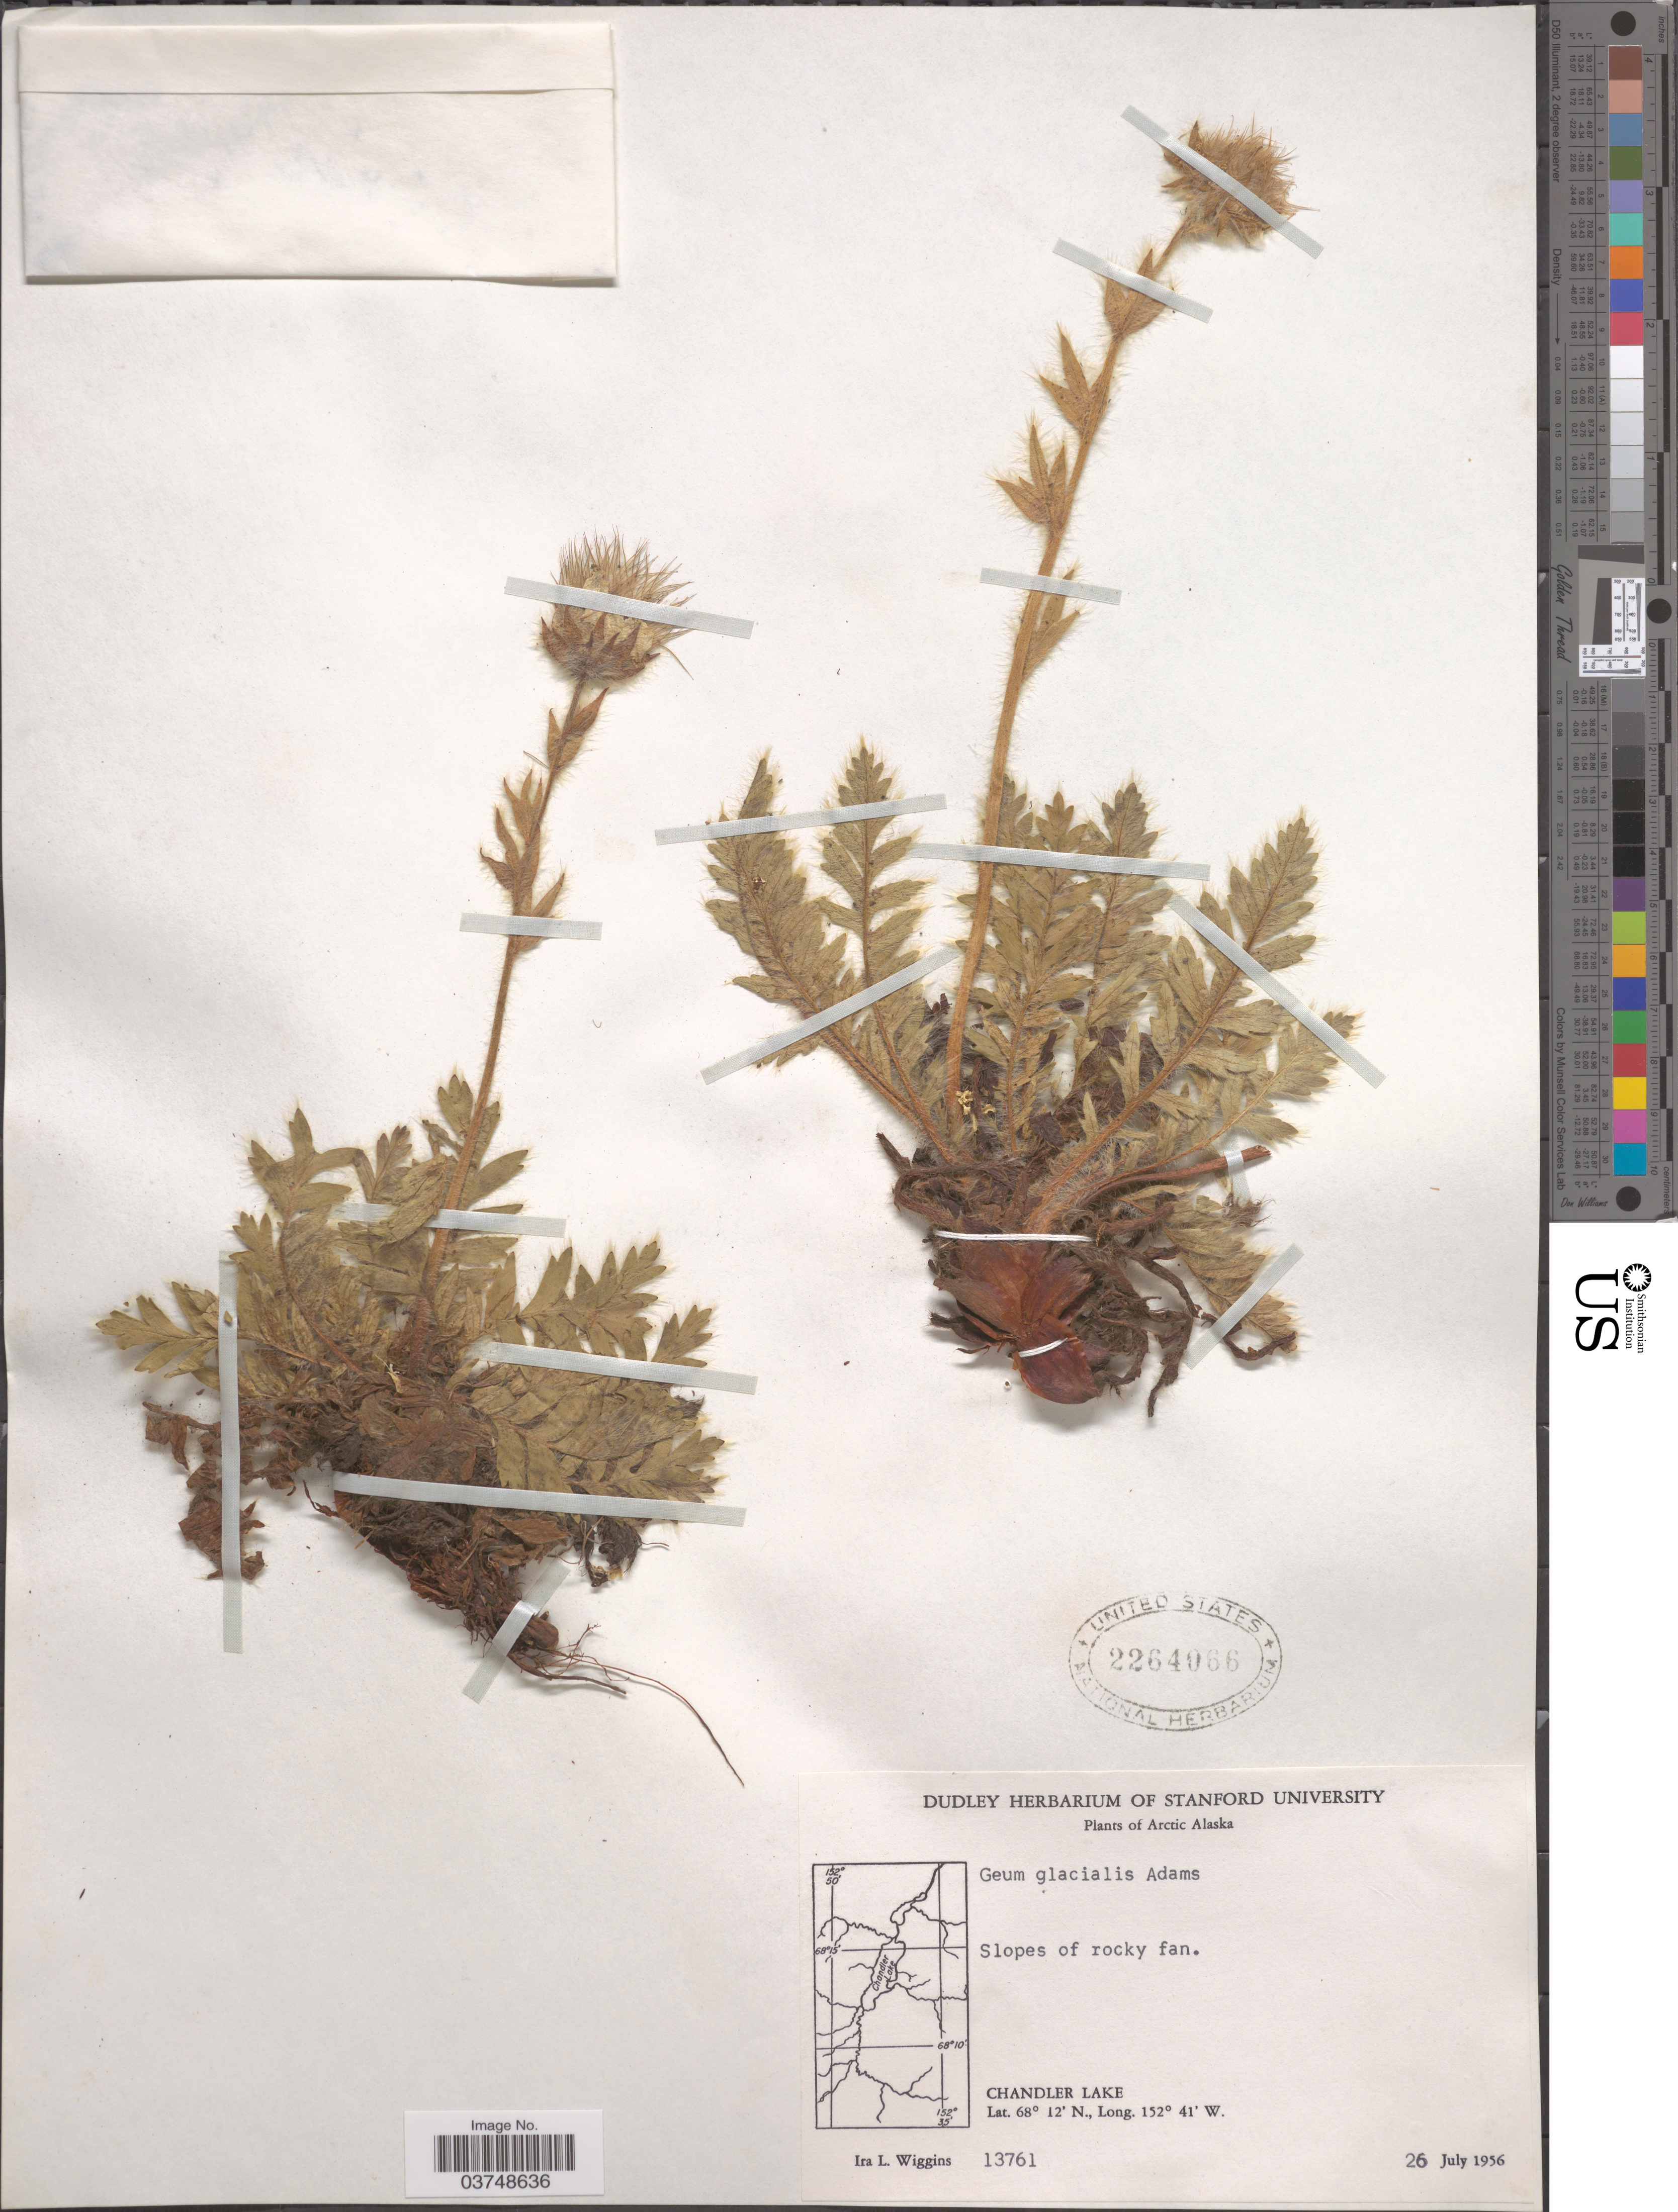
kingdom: Plantae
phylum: Tracheophyta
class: Magnoliopsida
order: Rosales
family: Rosaceae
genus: Geum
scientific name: Geum glaciale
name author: Adams ex Fisch.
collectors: I. L. Wiggins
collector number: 13761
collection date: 1956-07-26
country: United States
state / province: Alaska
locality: Arctic Alaska. Chandler Lake.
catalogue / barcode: US 2264086